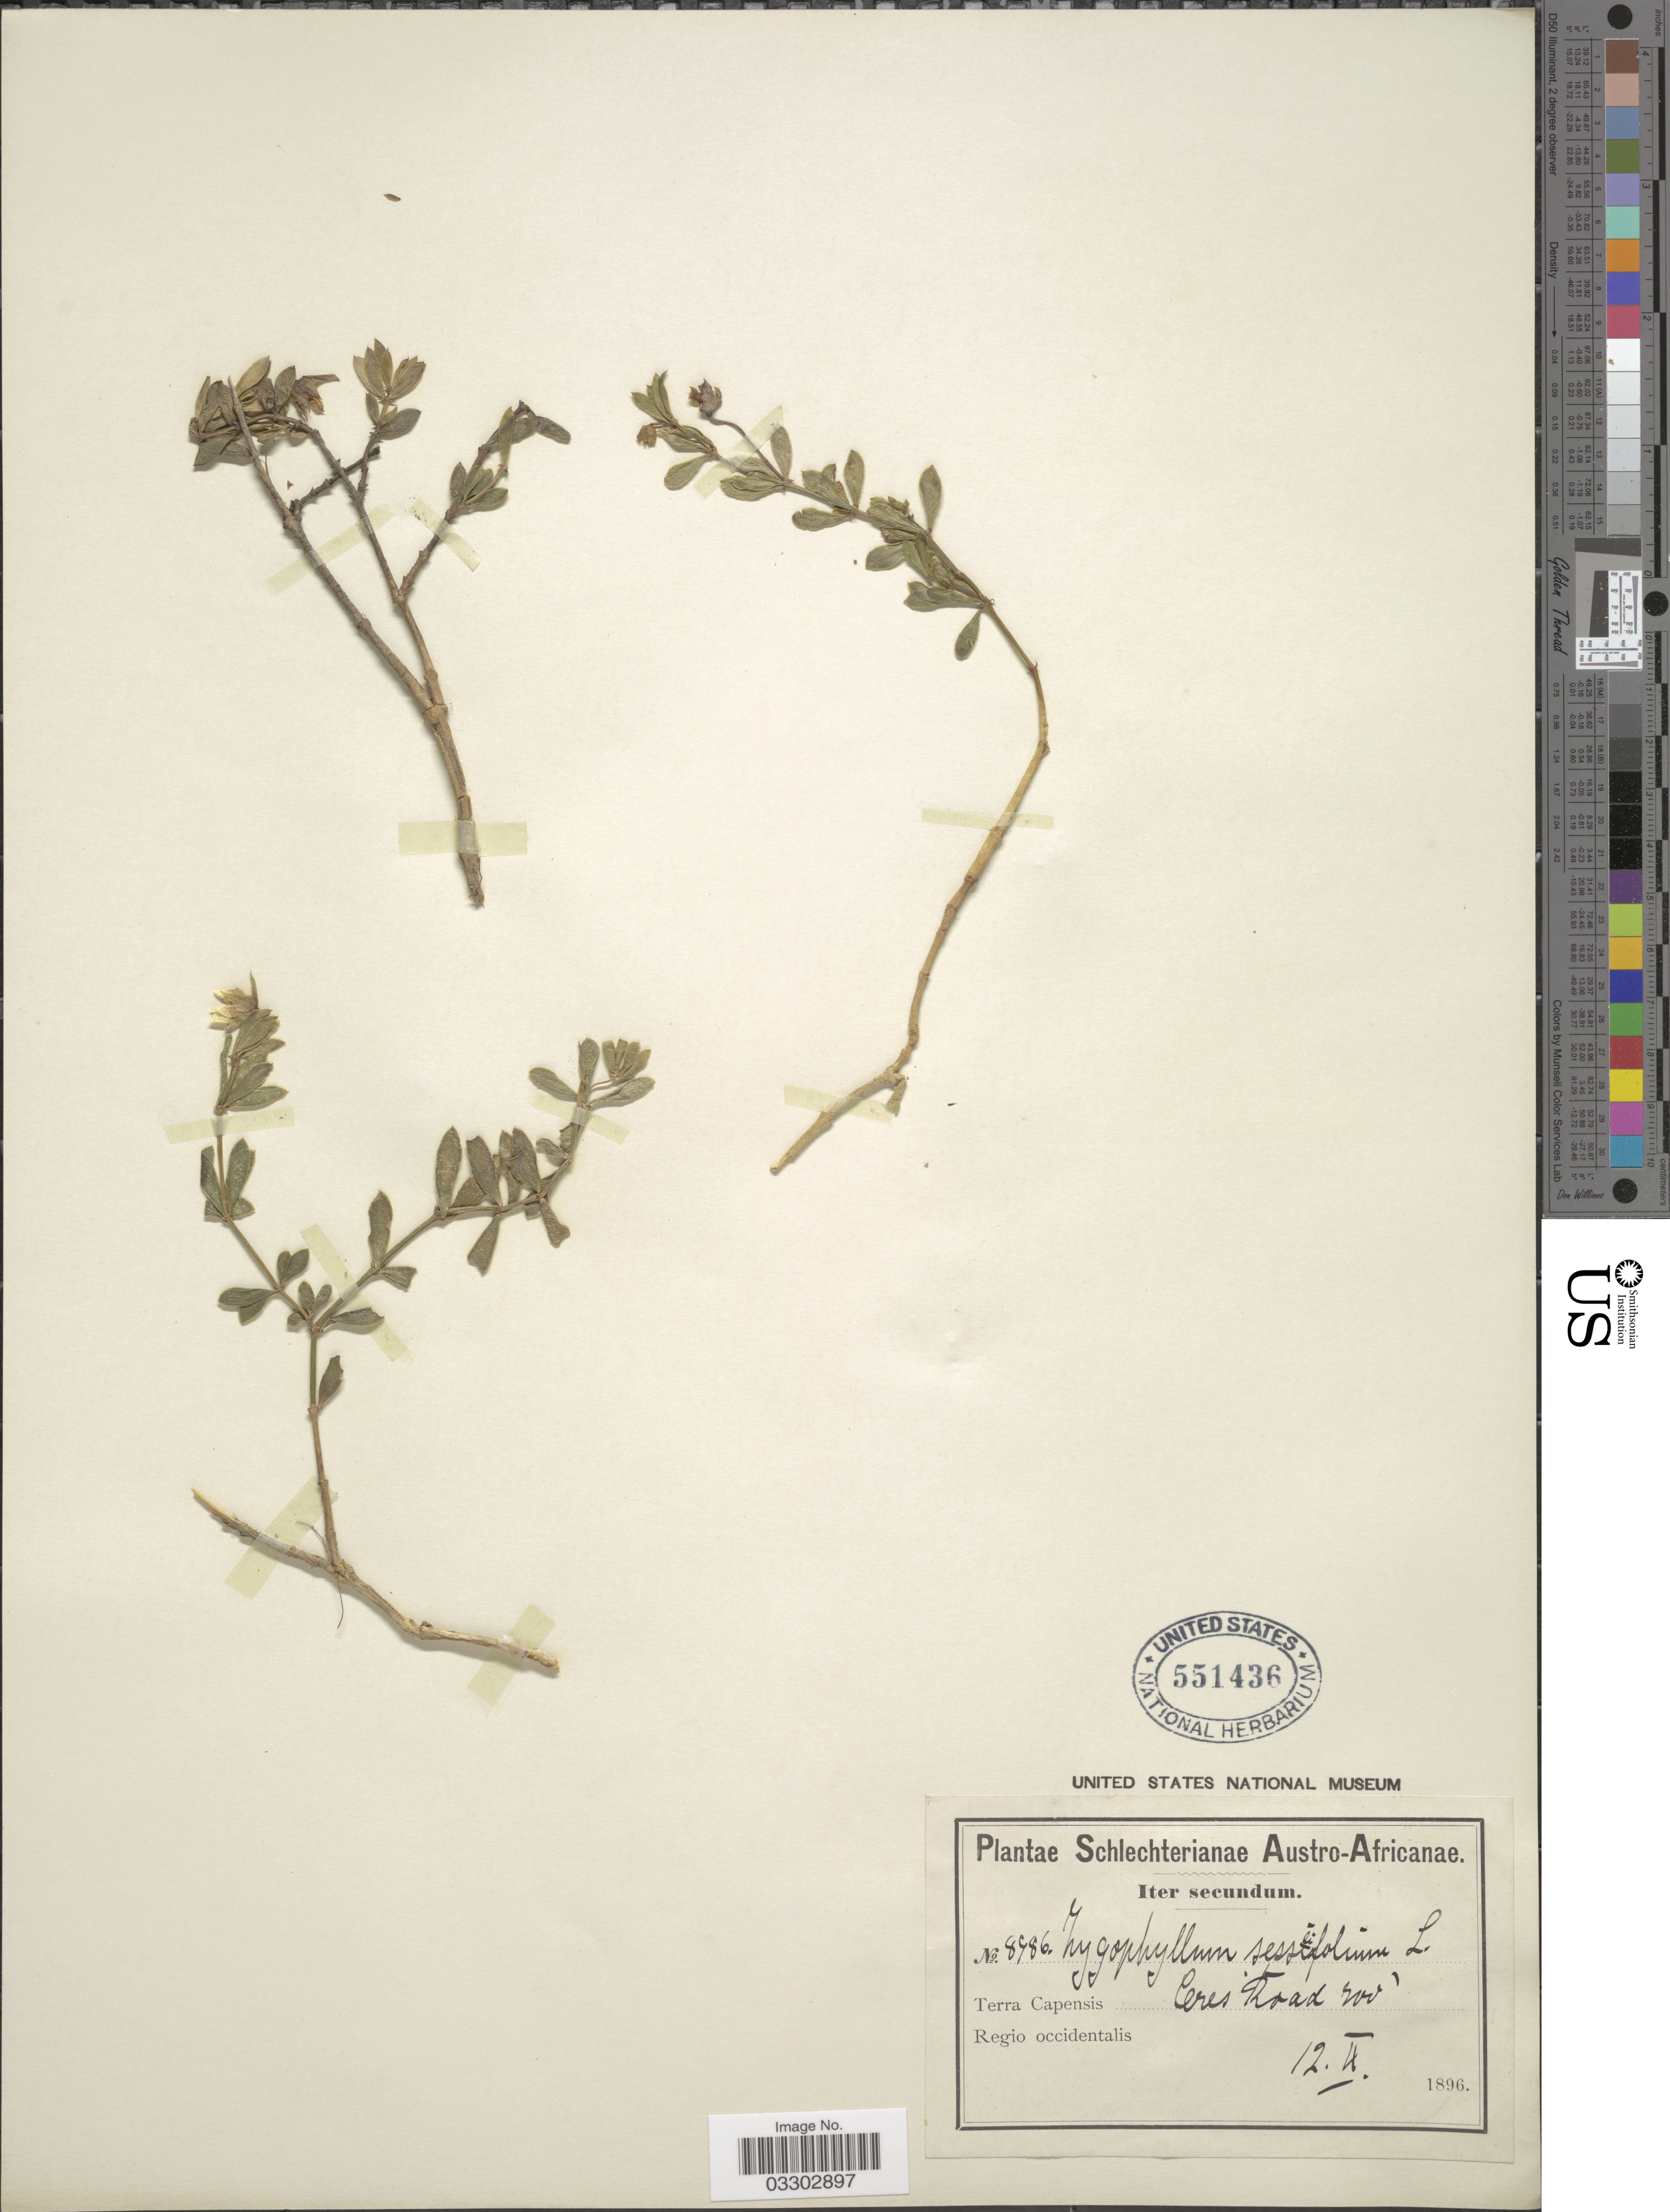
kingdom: Plantae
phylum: Tracheophyta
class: Magnoliopsida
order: Zygophyllales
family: Zygophyllaceae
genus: Roepera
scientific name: Roepera sessilifolia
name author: (L.) Beier & Thulin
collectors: Schlechter, --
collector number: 8986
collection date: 1896-09-12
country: South Africa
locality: Austro-Africanae. Terra Capensis Ceres Road. Regio occidentalis.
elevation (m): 61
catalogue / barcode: US 551436